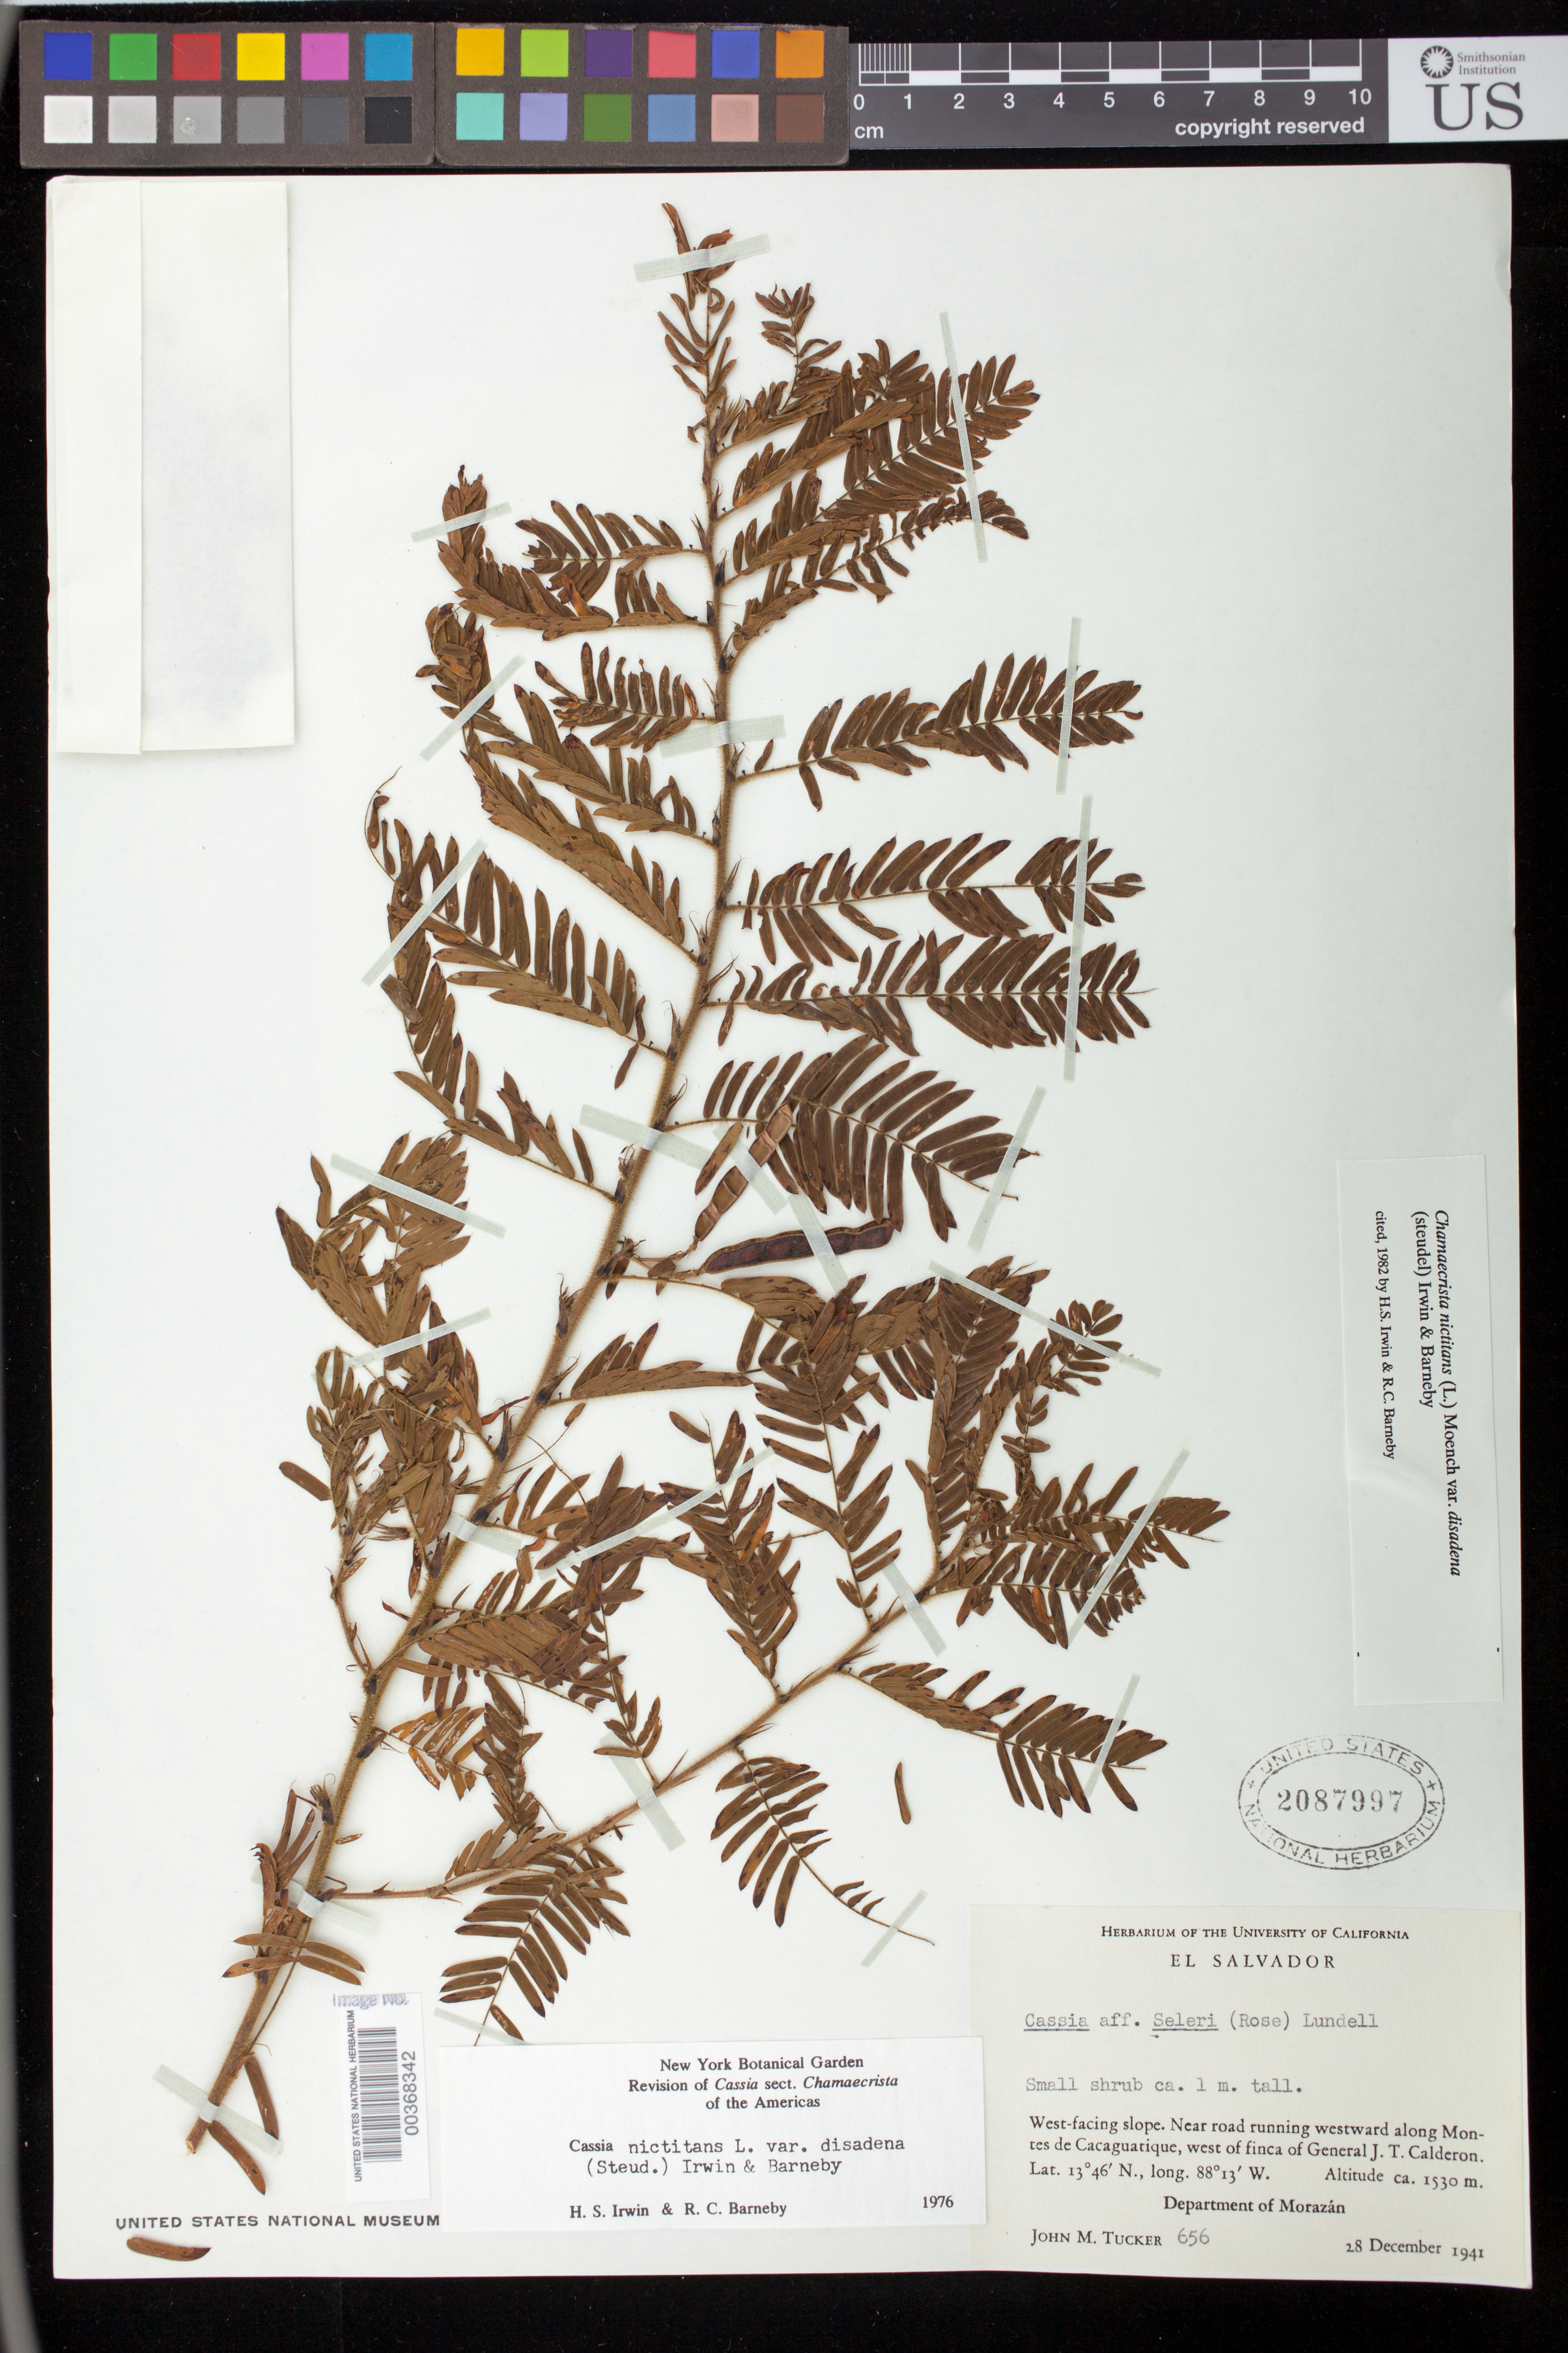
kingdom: Plantae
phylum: Tracheophyta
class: Magnoliopsida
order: Fabales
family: Fabaceae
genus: Chamaecrista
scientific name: Chamaecrista nictitans var. disadena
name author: (Steud.) H.S. Irwin & Barneby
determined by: Irwin, Howard S.; Barneby, R. C.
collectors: J. M. Tucker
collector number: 656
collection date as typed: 28 Dec 1941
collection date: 1941-12-28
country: El Salvador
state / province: Morazán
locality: Near road running westward along montes de cacaguatique, w of finca of general j.t. calderon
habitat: West facing slope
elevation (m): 1530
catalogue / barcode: US 2087997